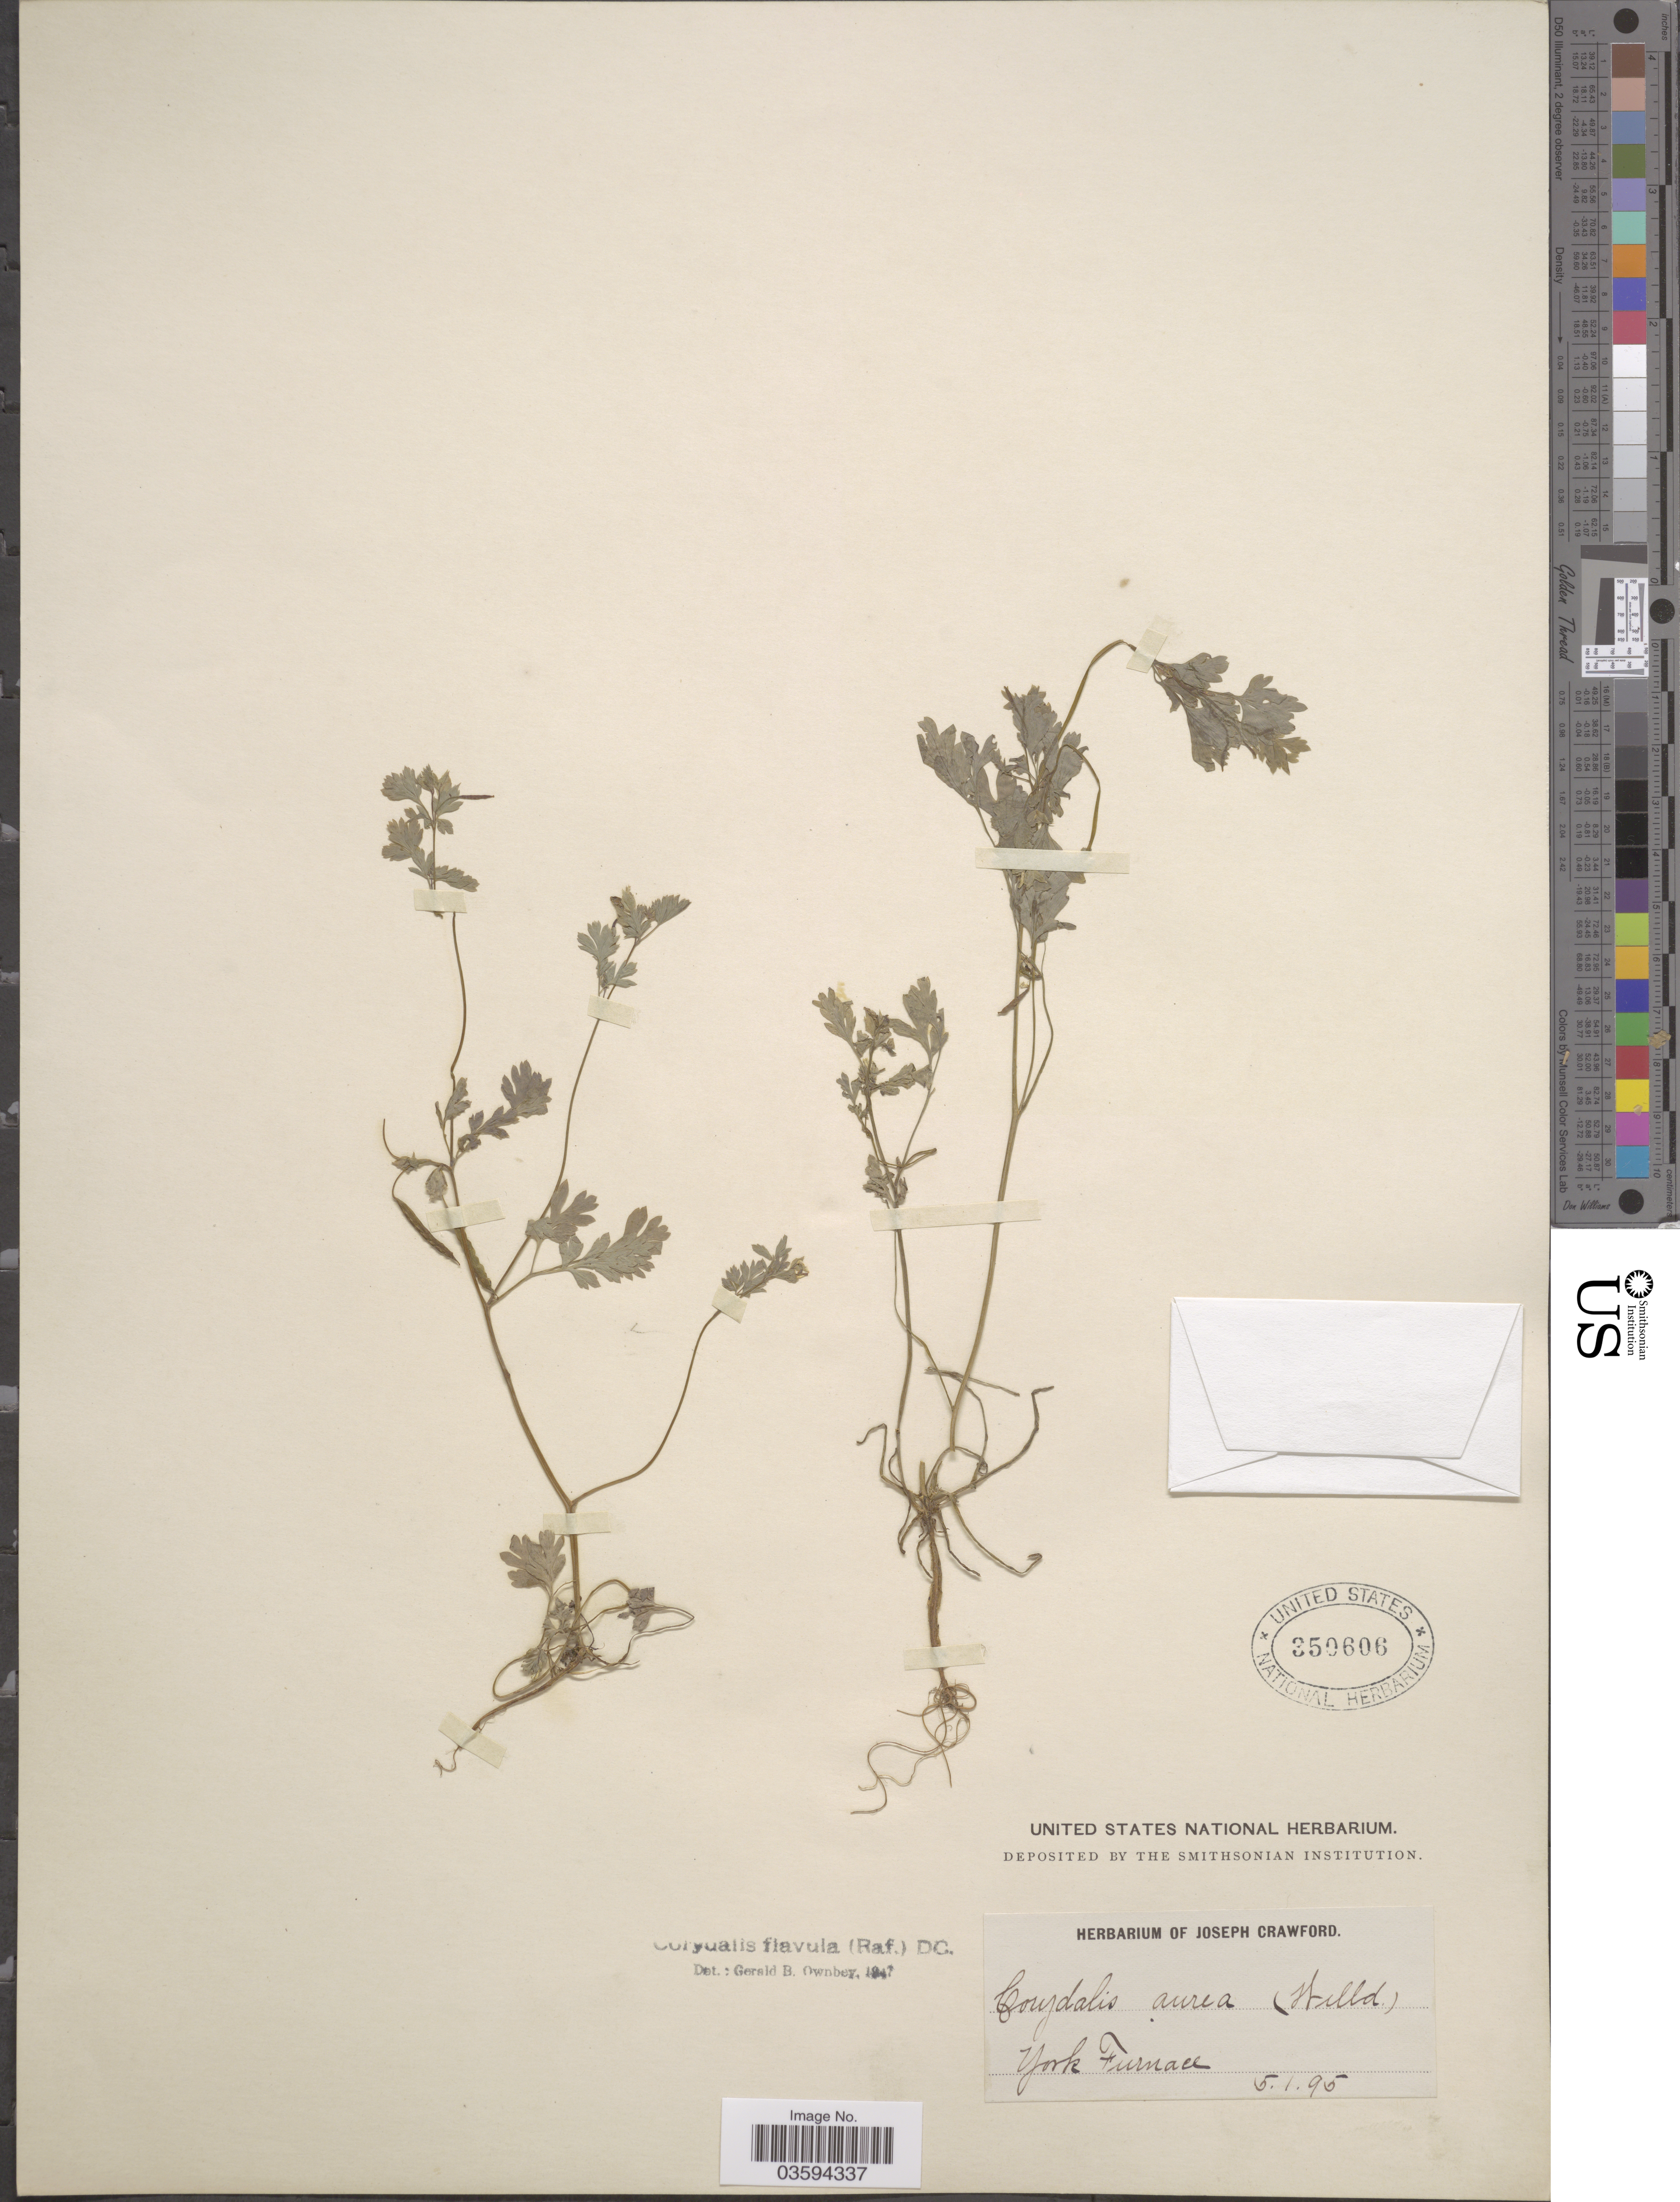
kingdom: Plantae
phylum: Tracheophyta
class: Magnoliopsida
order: Ranunculales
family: Papaveraceae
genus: Corydalis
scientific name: Corydalis flavula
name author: (Raf.) DC.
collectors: ex herb. Joseph Crawford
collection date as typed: Transcribed d/m/y: 1/5/95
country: United States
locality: York Furnace.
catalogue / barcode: US 350606